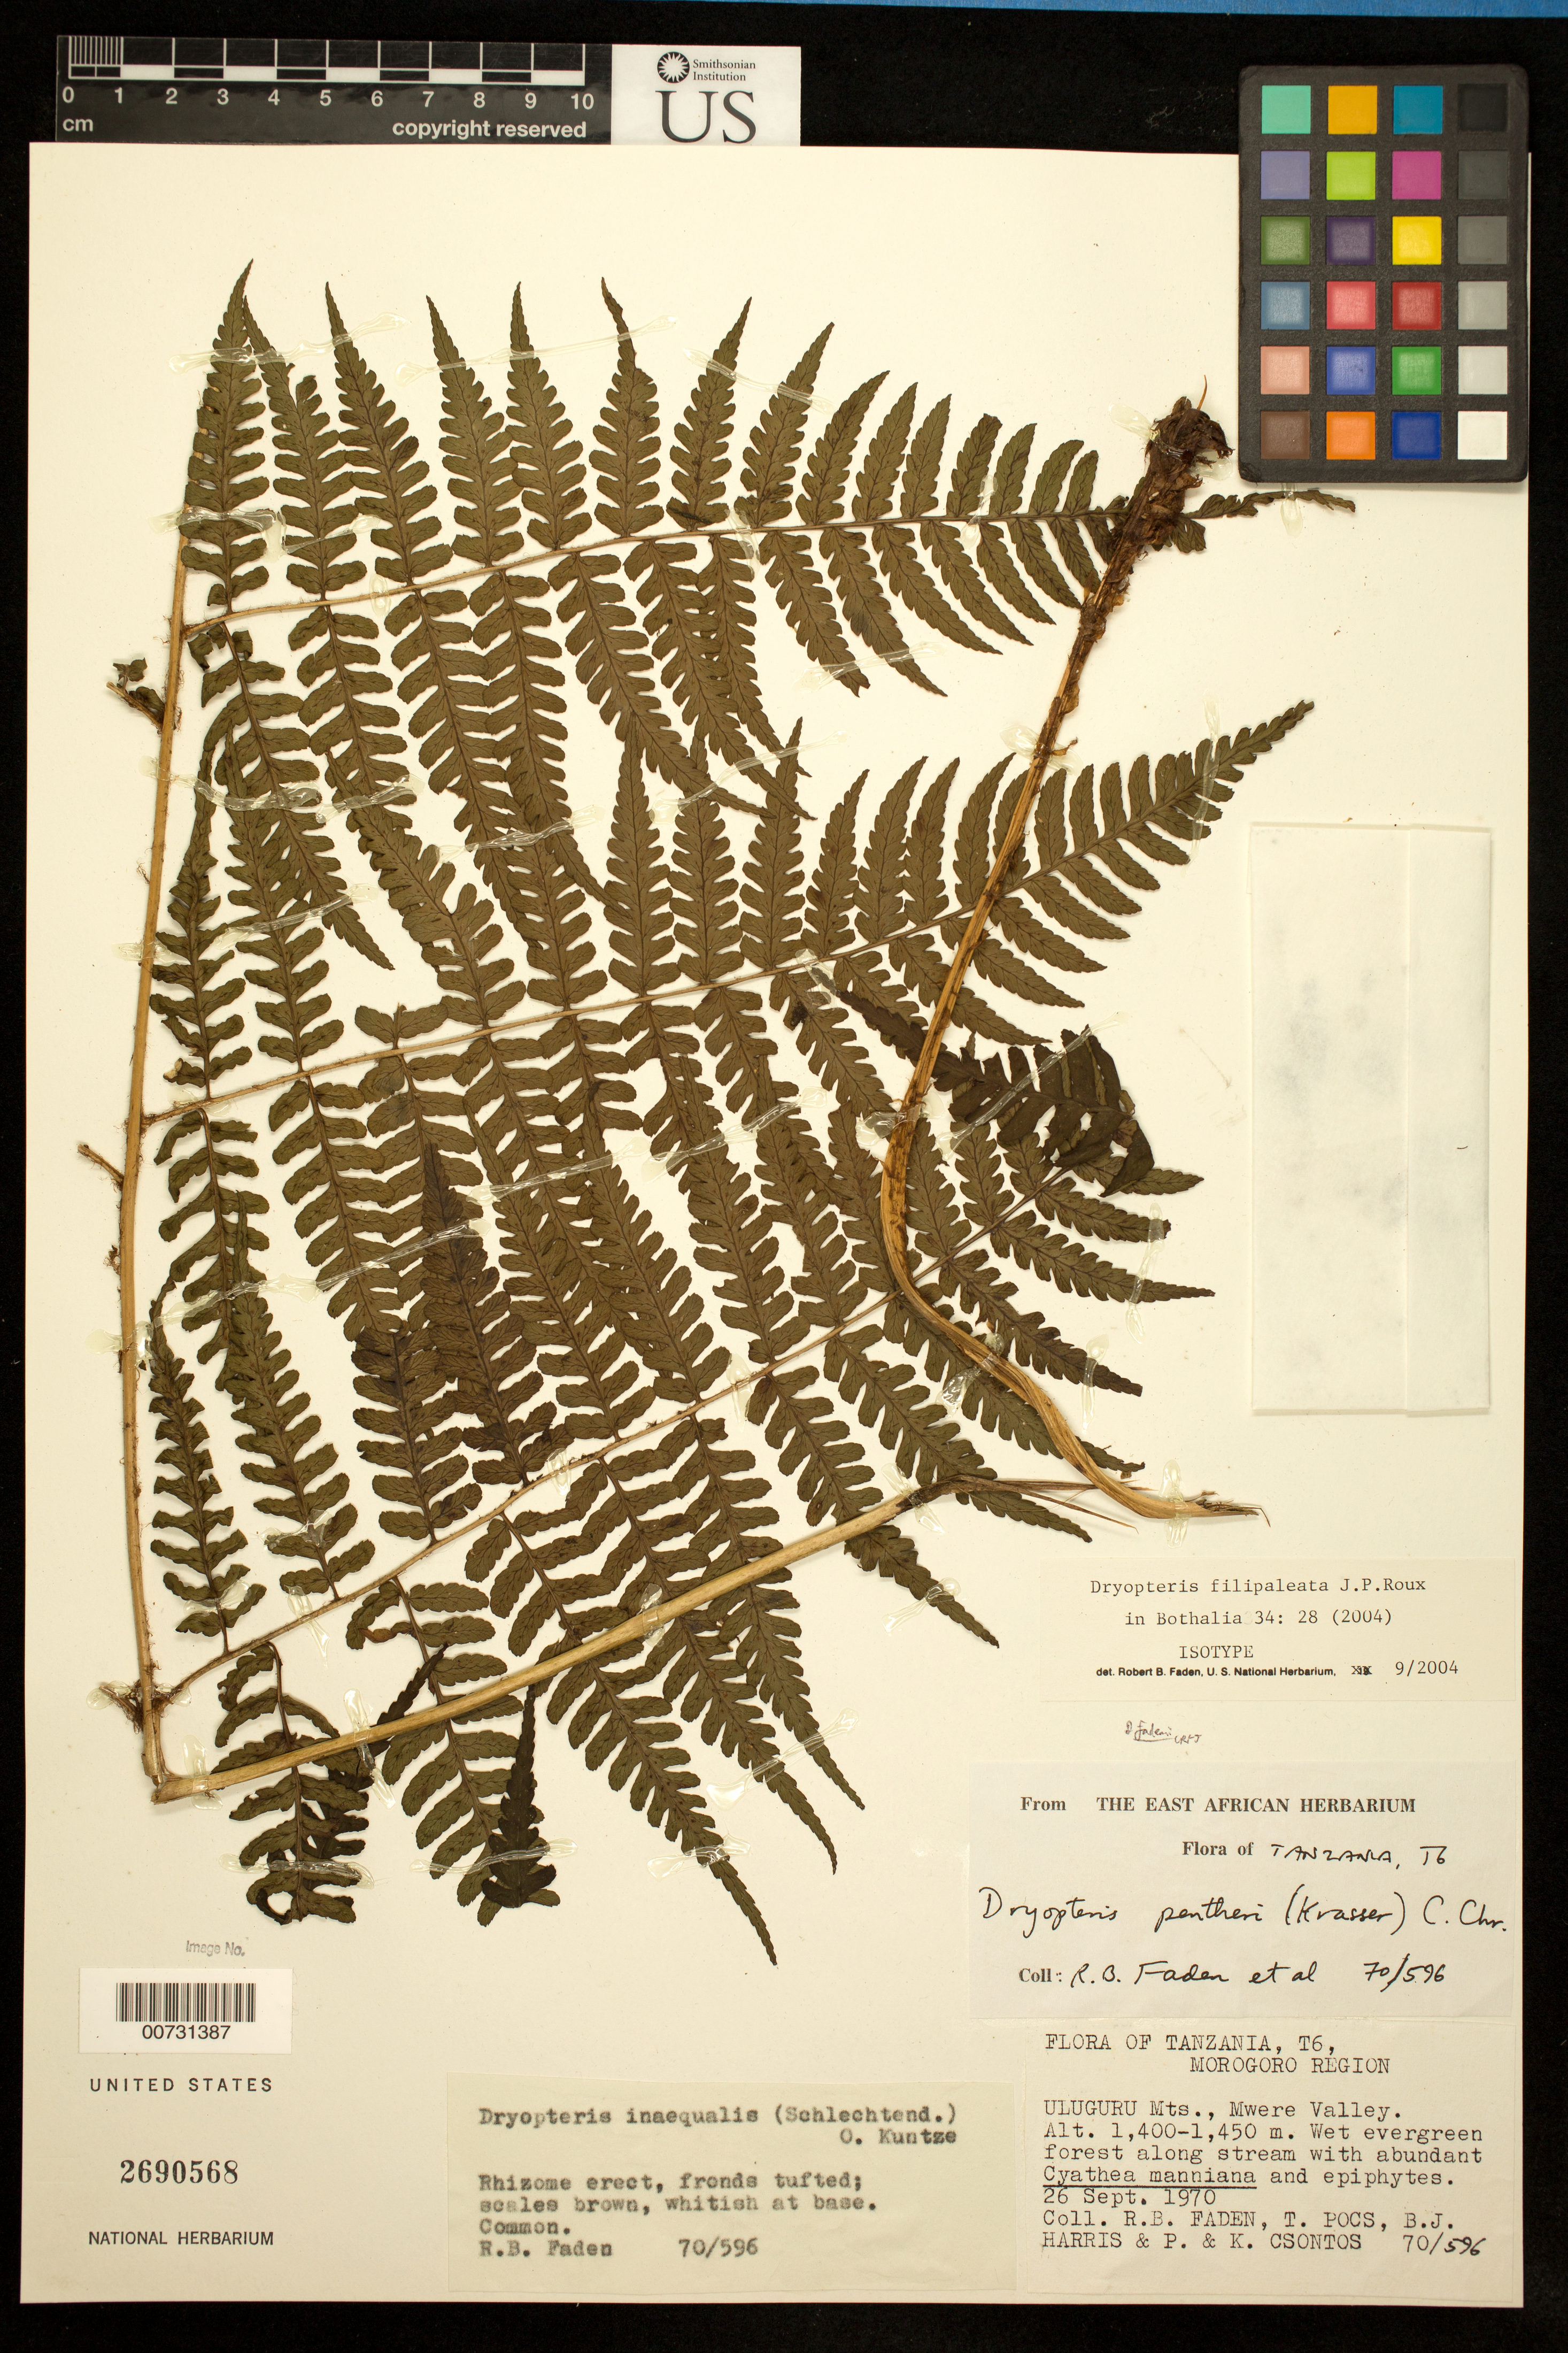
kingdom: Plantae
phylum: Tracheophyta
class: Polypodiopsida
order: Polypodiales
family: Dryopteridaceae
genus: Dryopteris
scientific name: Dryopteris filipaleata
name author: J.P. Roux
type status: Isotype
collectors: R. B. Faden, T. Pocs, B. J. Harris & K. Csontos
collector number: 70/596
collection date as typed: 26 Sep 1970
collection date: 1970-09-26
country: Tanzania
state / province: Morogoro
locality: Morogoro Region. Uluguru Mts., Mwere Valley.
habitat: Wet evergreen forest along stream with abundant Cyathea manniana and epiphytes.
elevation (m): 1400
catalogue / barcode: US 2690568